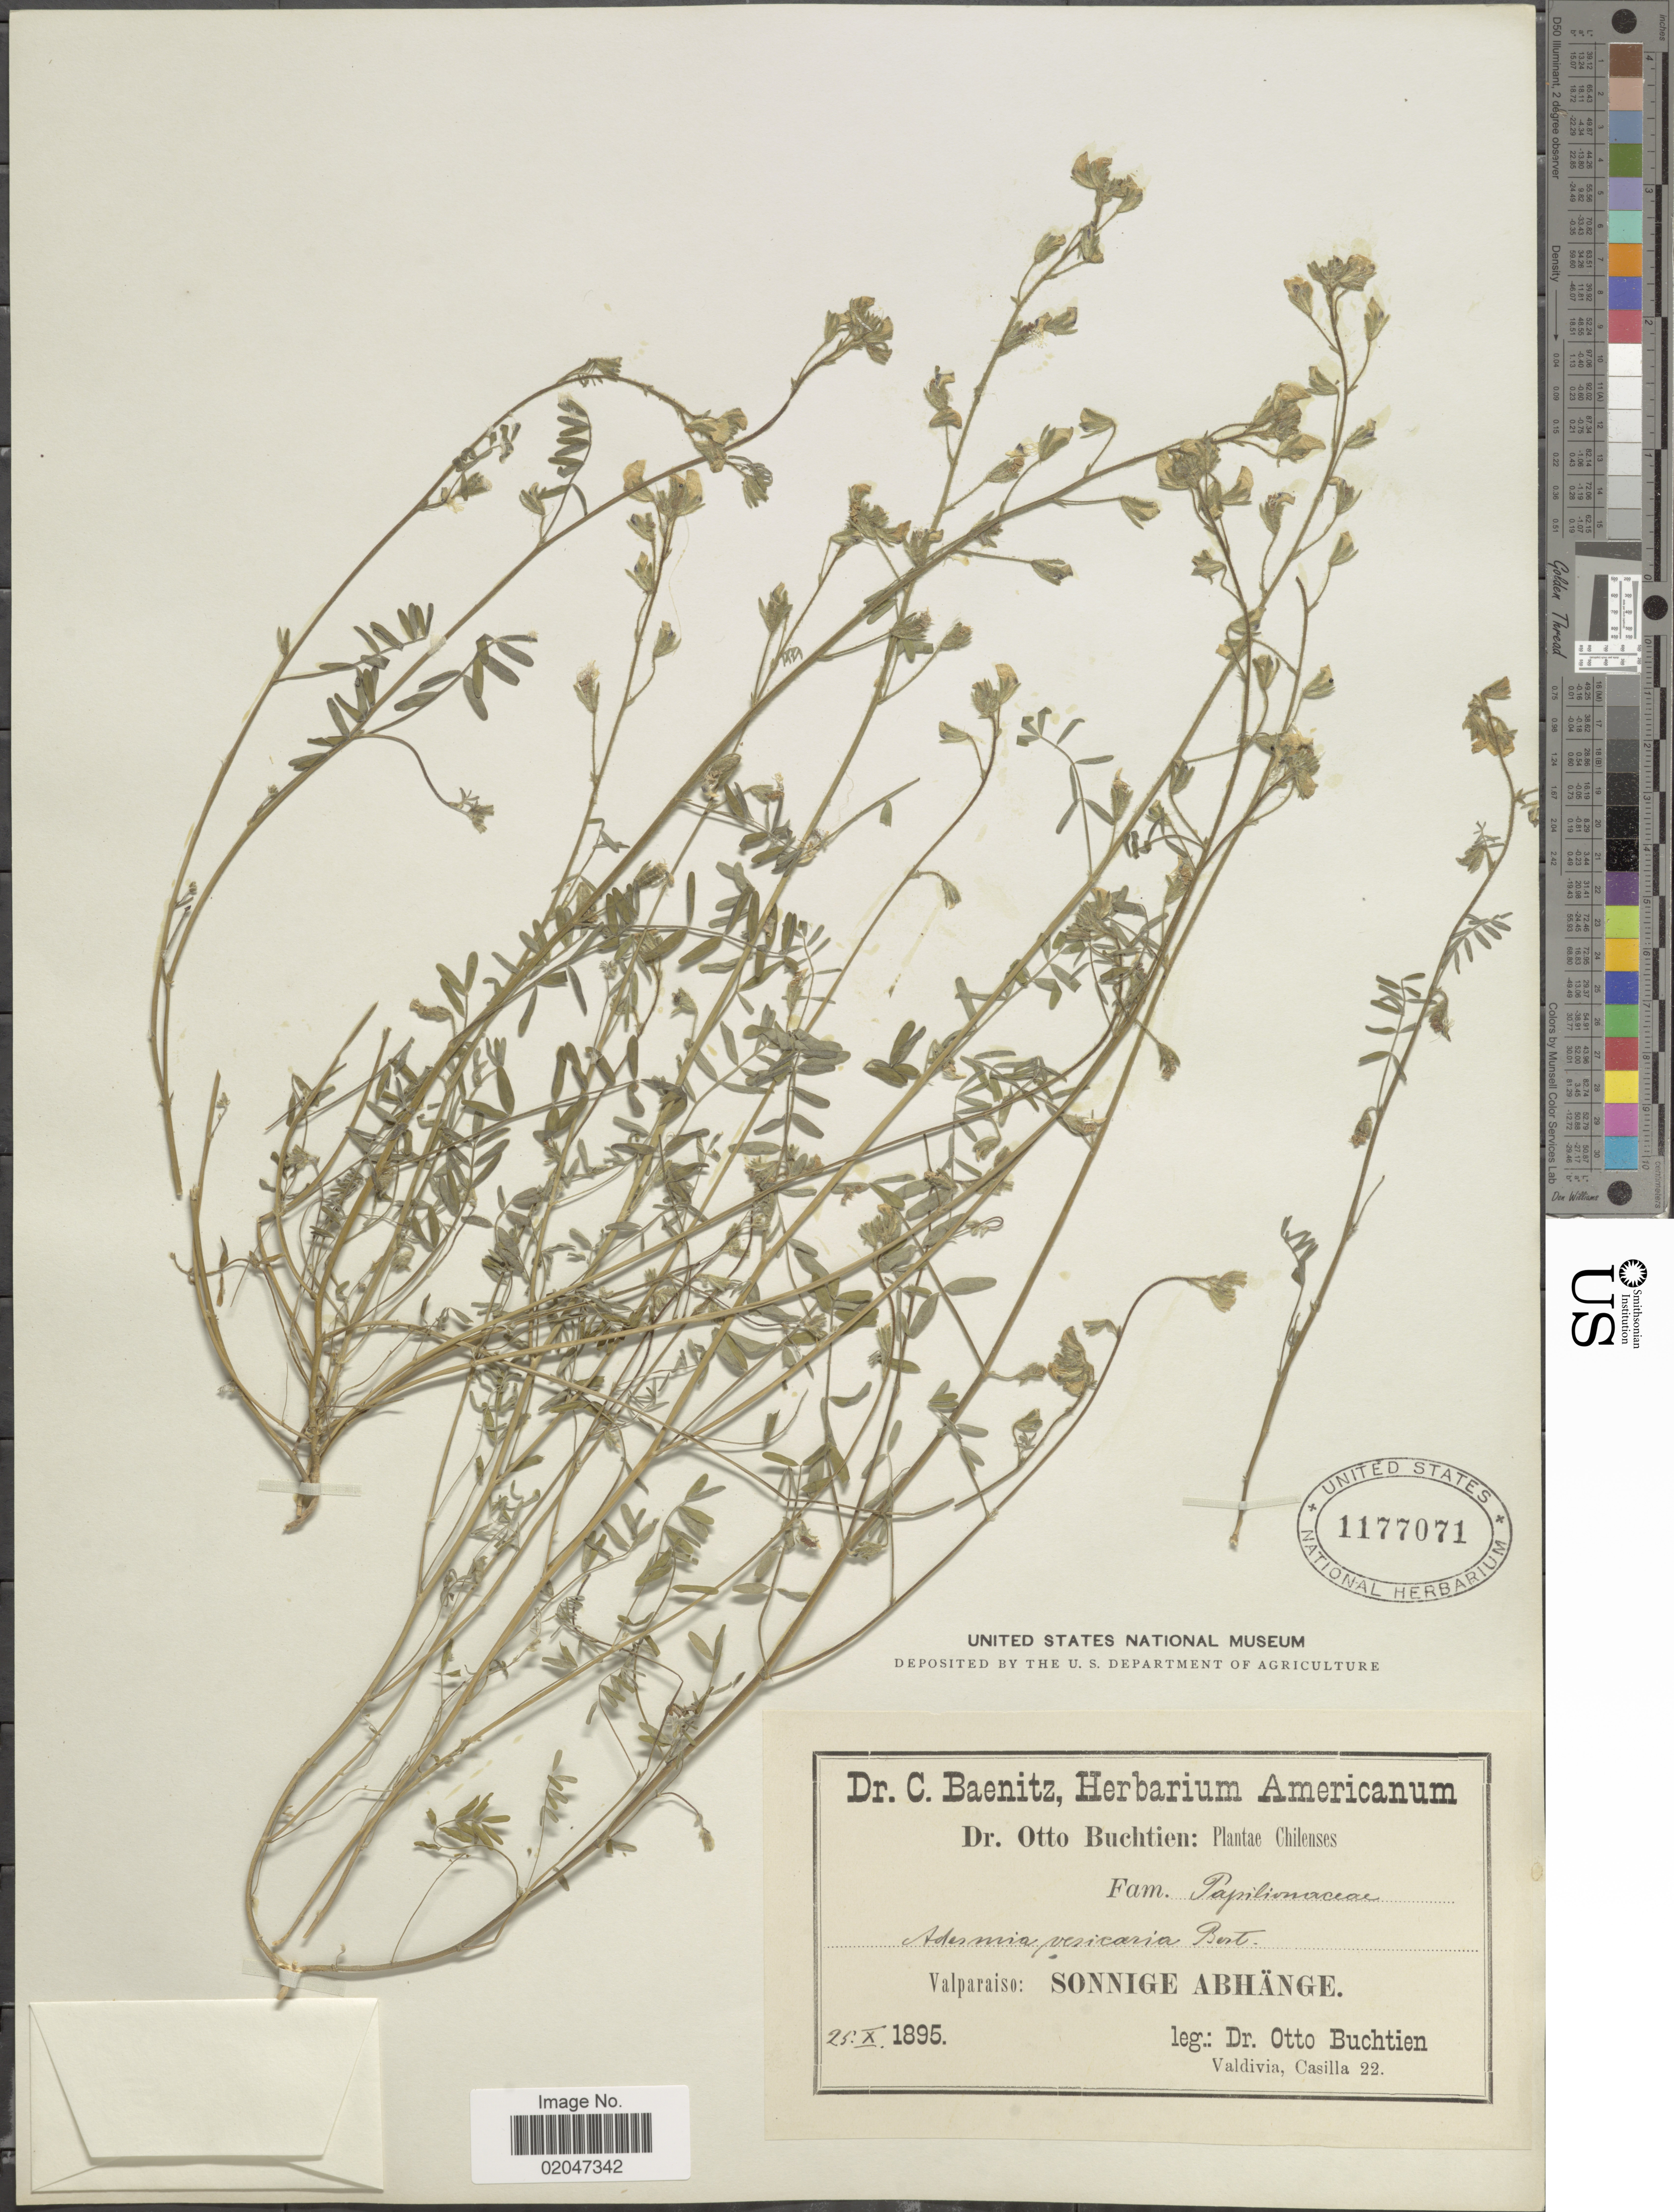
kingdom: Plantae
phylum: Tracheophyta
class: Magnoliopsida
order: Fabales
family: Fabaceae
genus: Adesmia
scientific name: Adesmia tenella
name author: Hook. & Arn.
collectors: O. Buchtien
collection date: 1895-10-25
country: Chile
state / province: Valparaíso (V)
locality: Chilenses. Valparaiso: Sonnige Abhange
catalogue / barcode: US 1177071